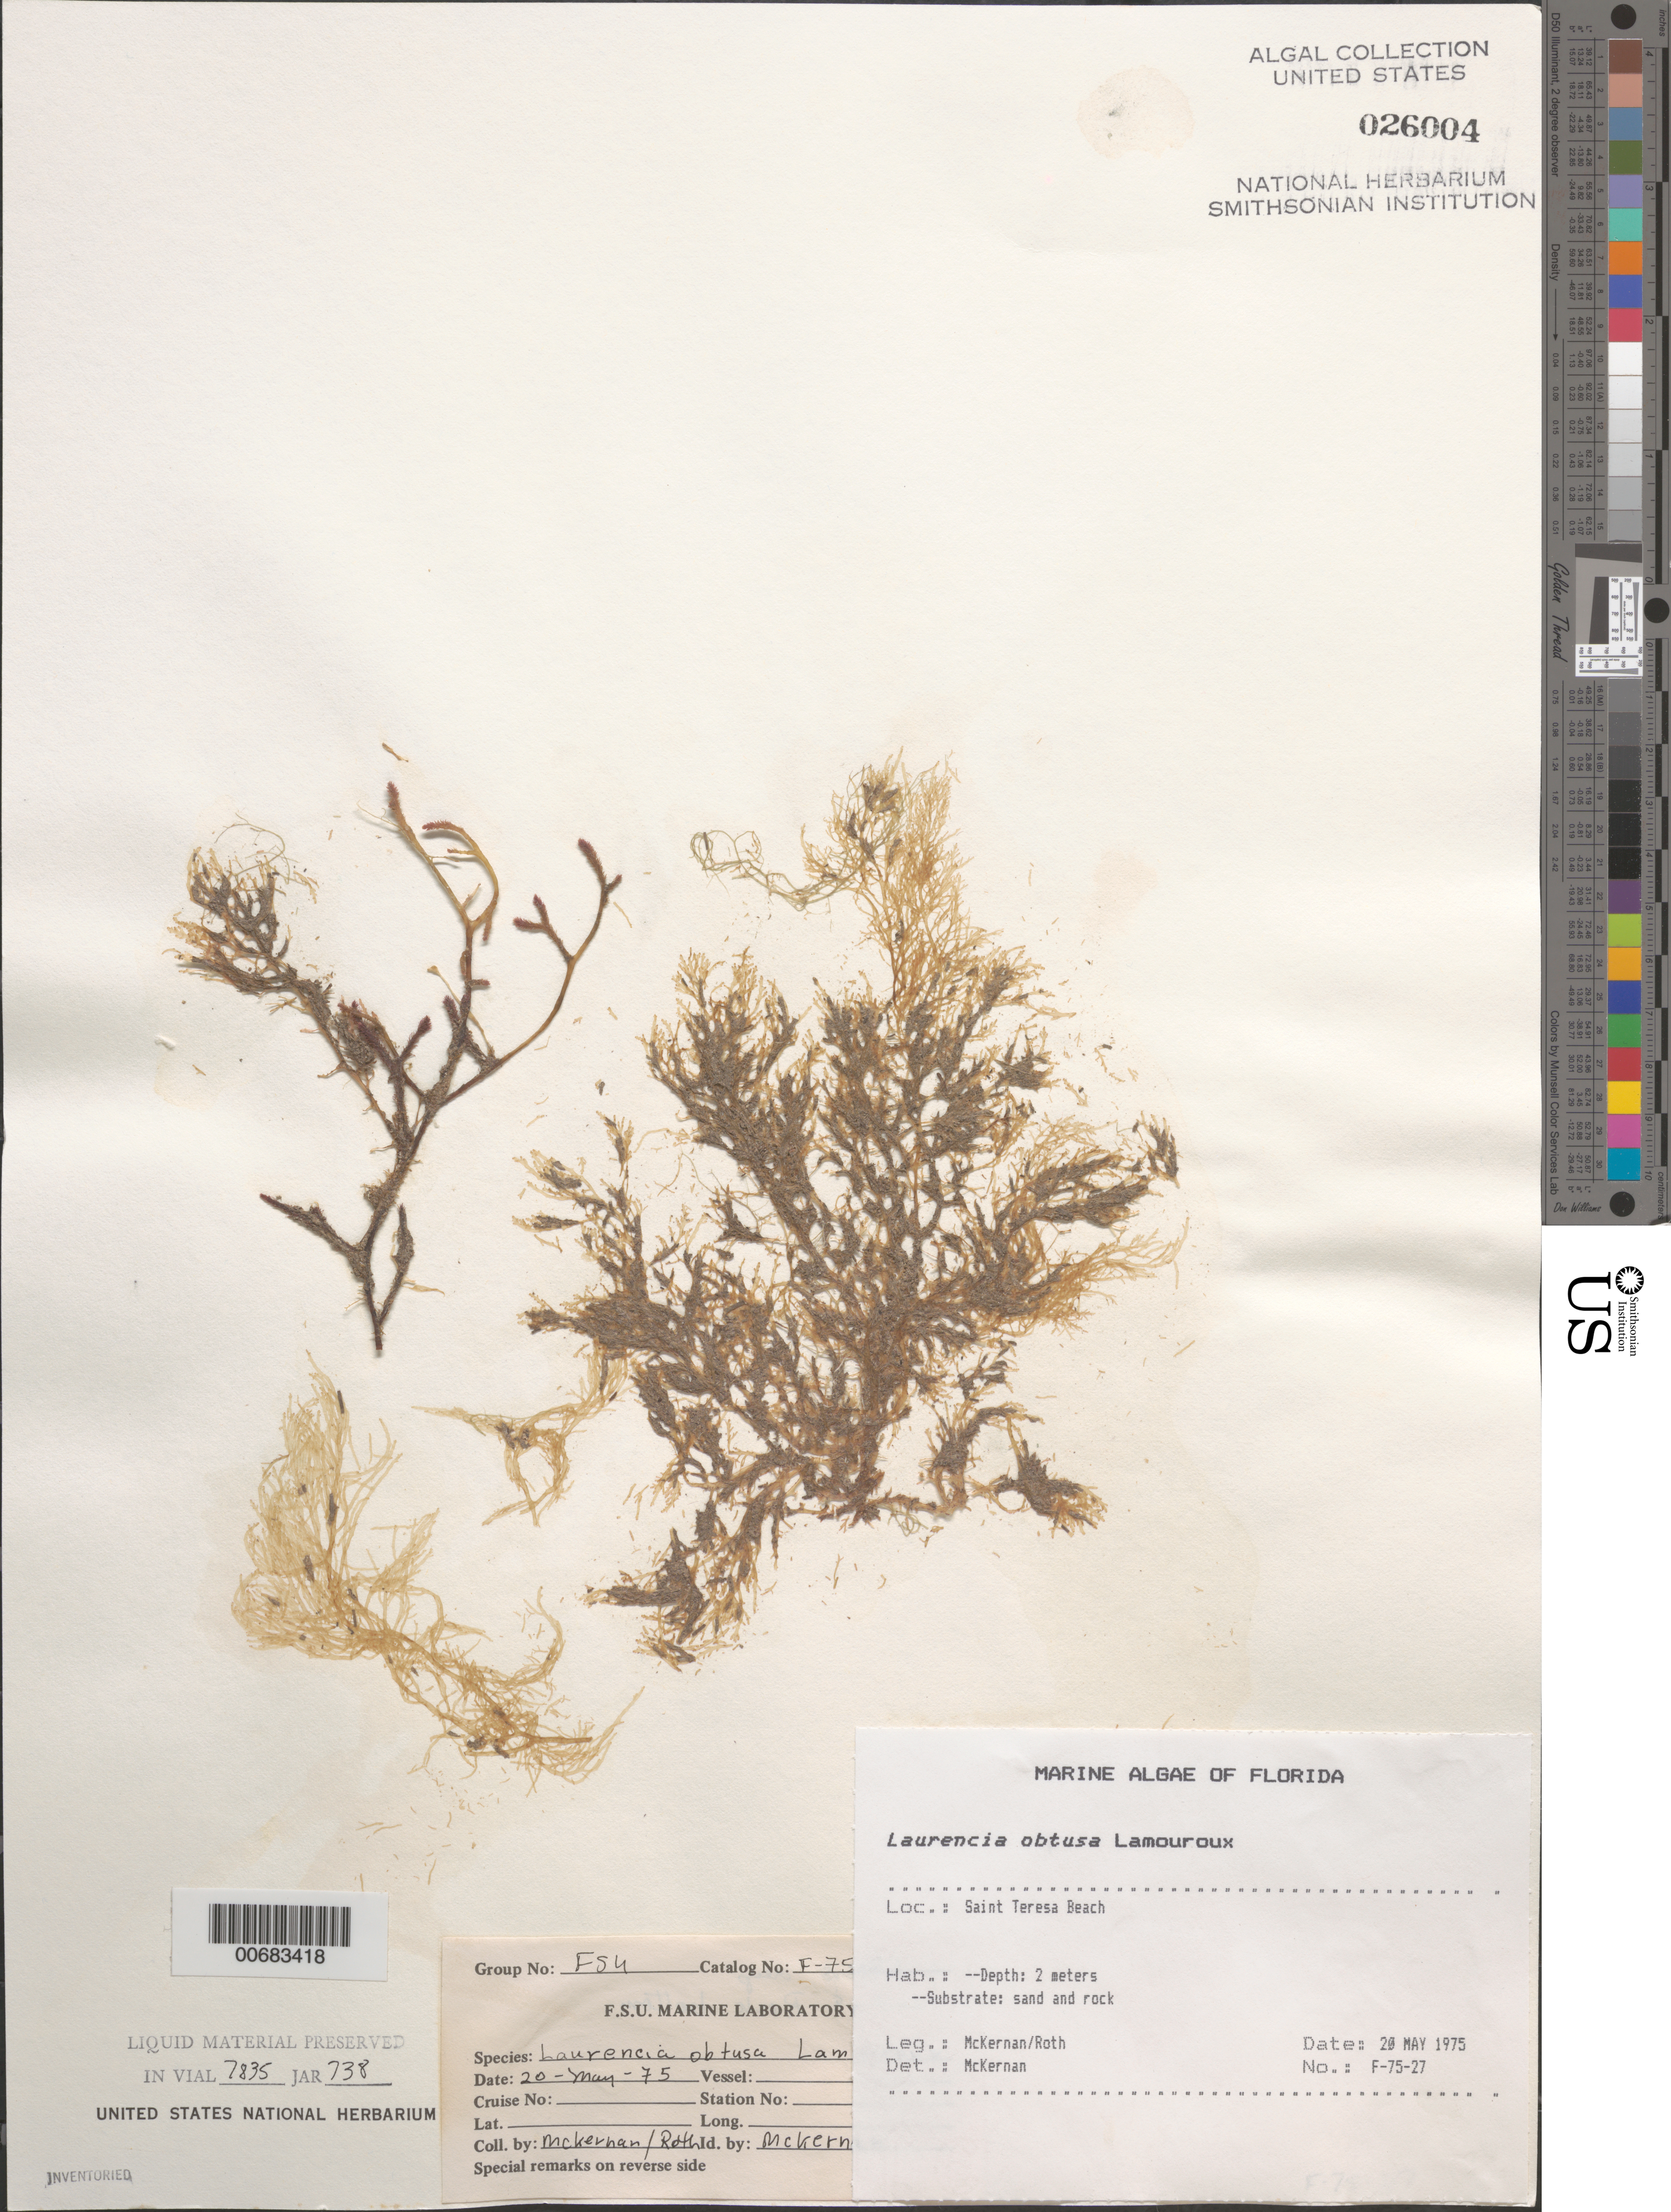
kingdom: Plantae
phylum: Rhodophyta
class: Florideophyceae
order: Ceramiales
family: Rhodomelaceae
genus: Laurencia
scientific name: Laurencia obtusa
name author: (Huds.) J.V.Lamouroux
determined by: McKernan, --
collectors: -. McKernan & W. C. Roth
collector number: F-75-27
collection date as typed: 20 May 1975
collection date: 1975-05-20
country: United States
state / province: Florida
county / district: Franklin County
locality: Saint Teresa Beach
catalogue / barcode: US 26004